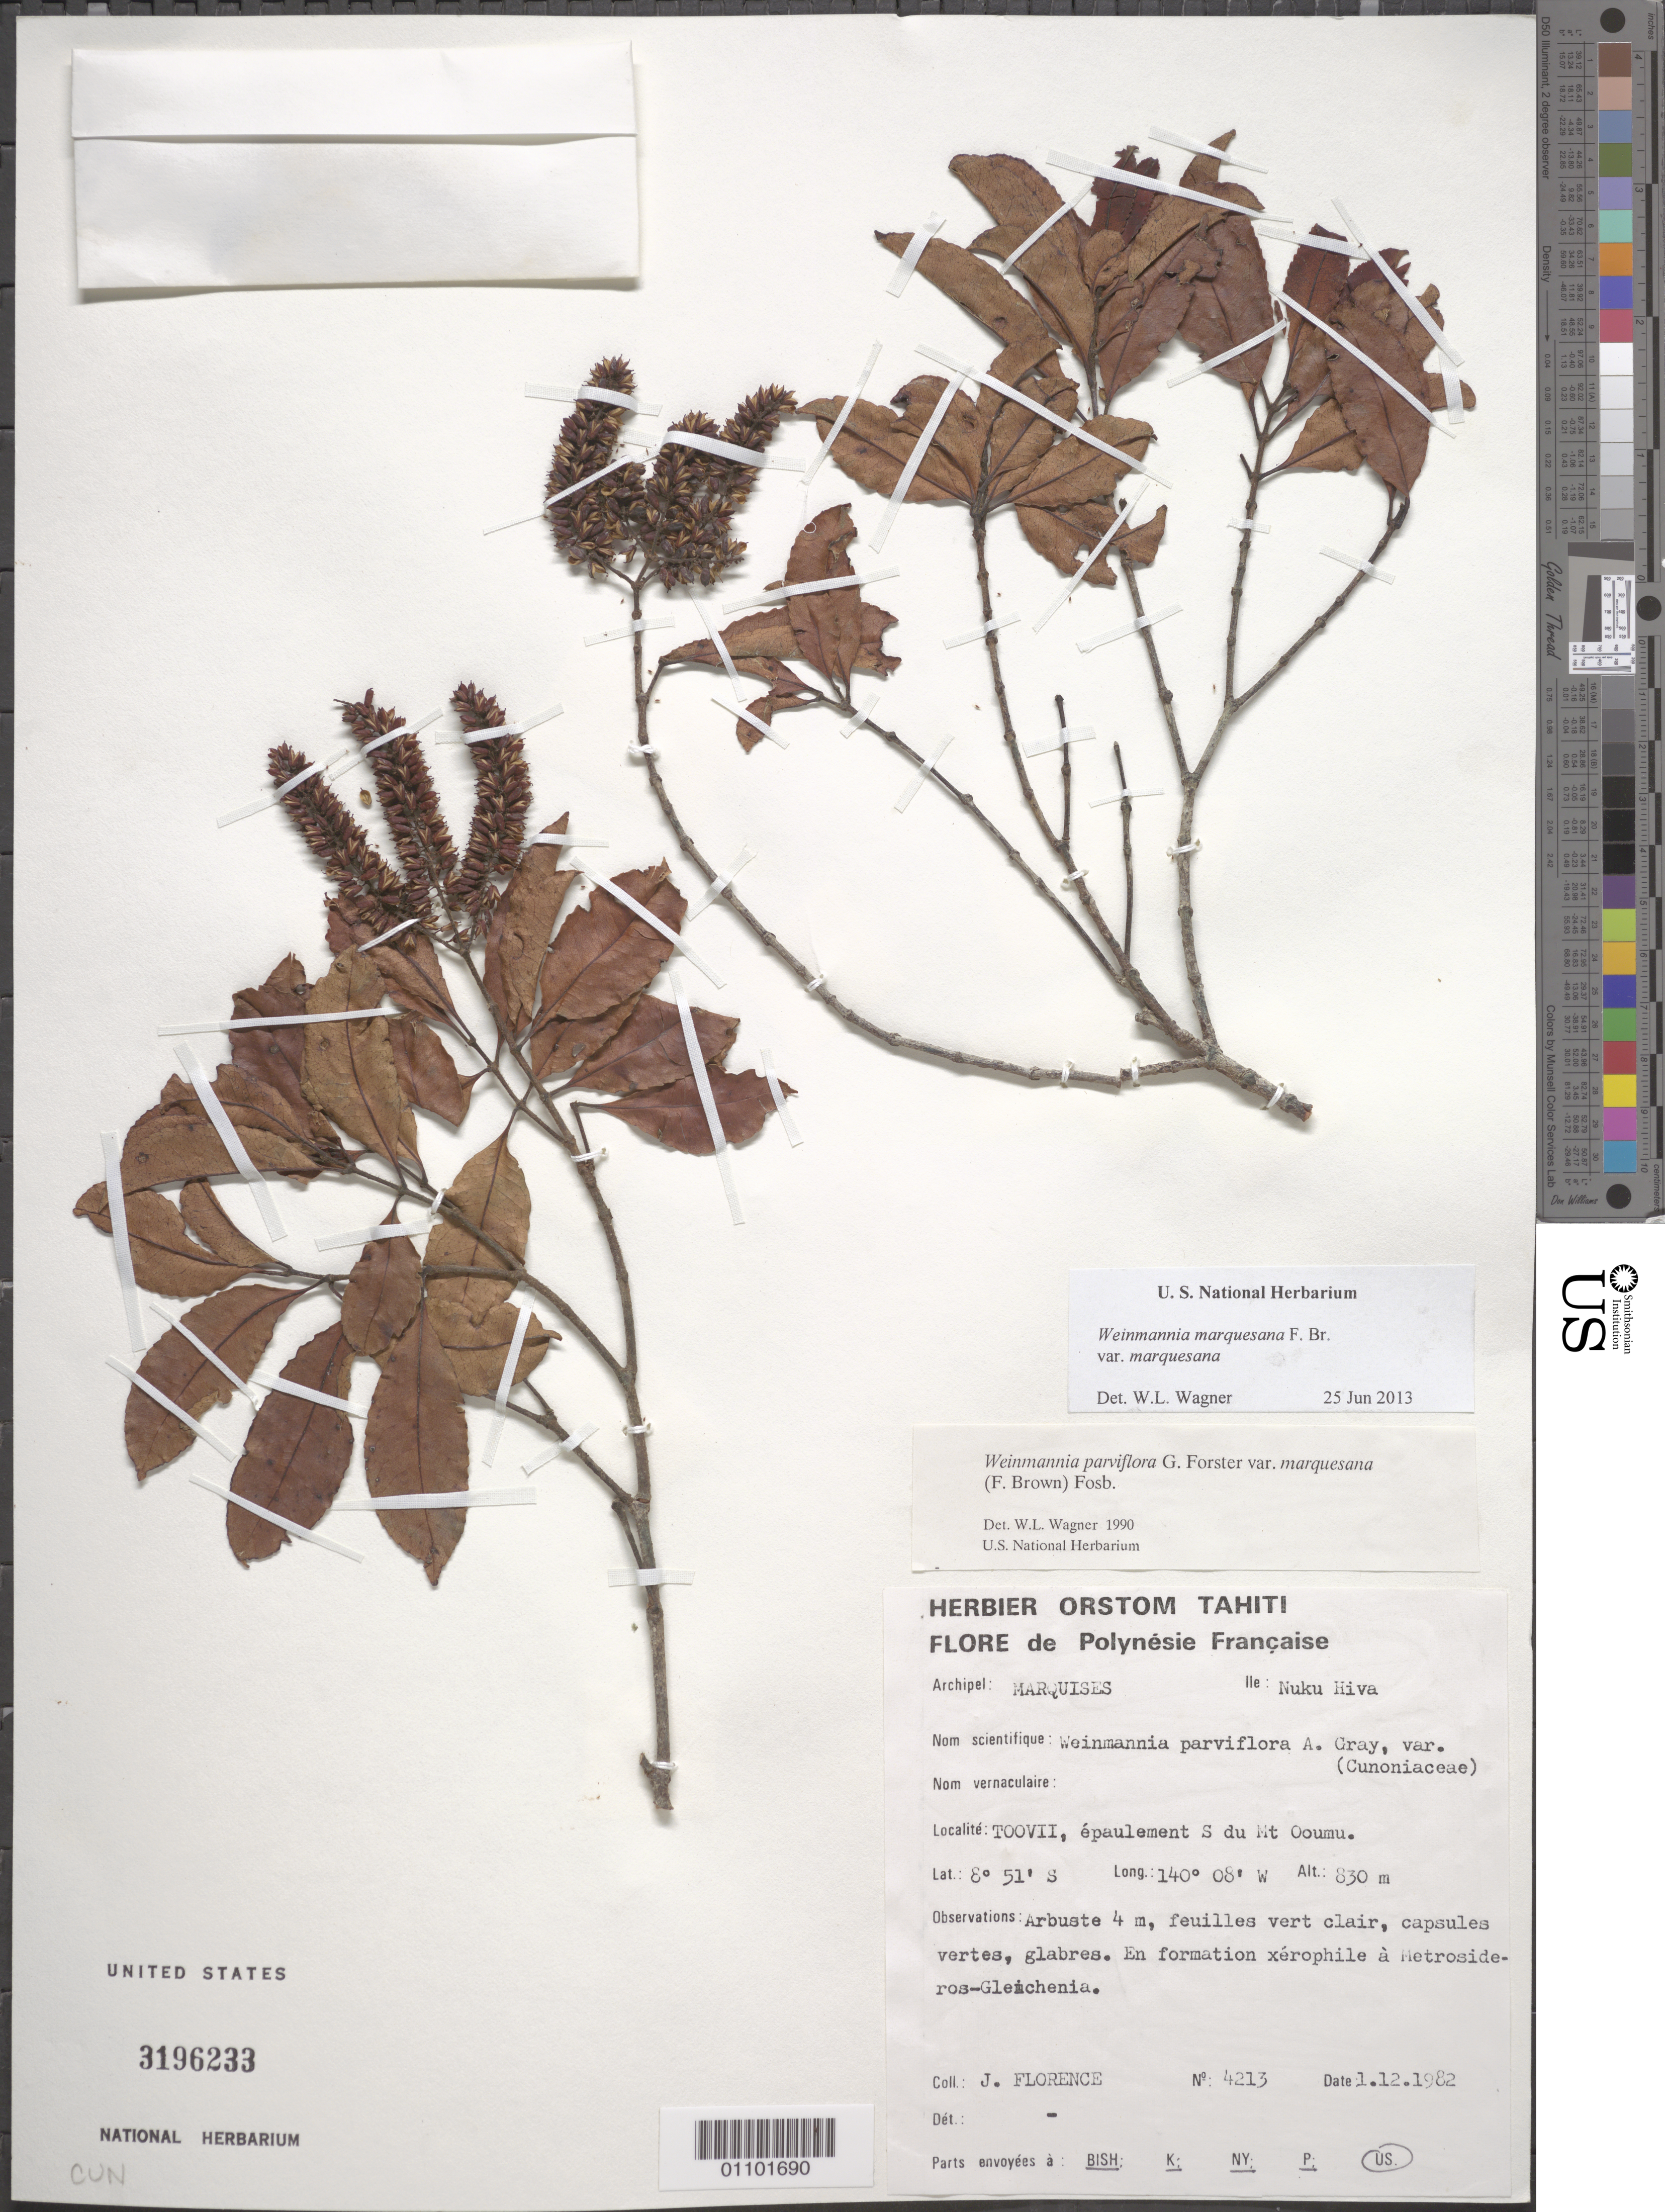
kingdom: Plantae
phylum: Tracheophyta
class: Magnoliopsida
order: Oxalidales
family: Cunoniaceae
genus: Pterophylla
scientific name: Pterophylla marquesana var. marquesana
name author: (F. Br.) Pillon & H.C. Hopkins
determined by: Wagner, W. L., (BOT), Smithsonian Institution - National Museum of Natural History (UNITED STATES)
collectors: J. Florence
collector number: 4213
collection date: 1982-12-01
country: French Polynesia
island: Nuku Hiva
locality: Toovii, épaulement S du Mt. Ooumu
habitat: En formation xérophile à Metrosideros-Gleichenia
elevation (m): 830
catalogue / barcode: US 3196233